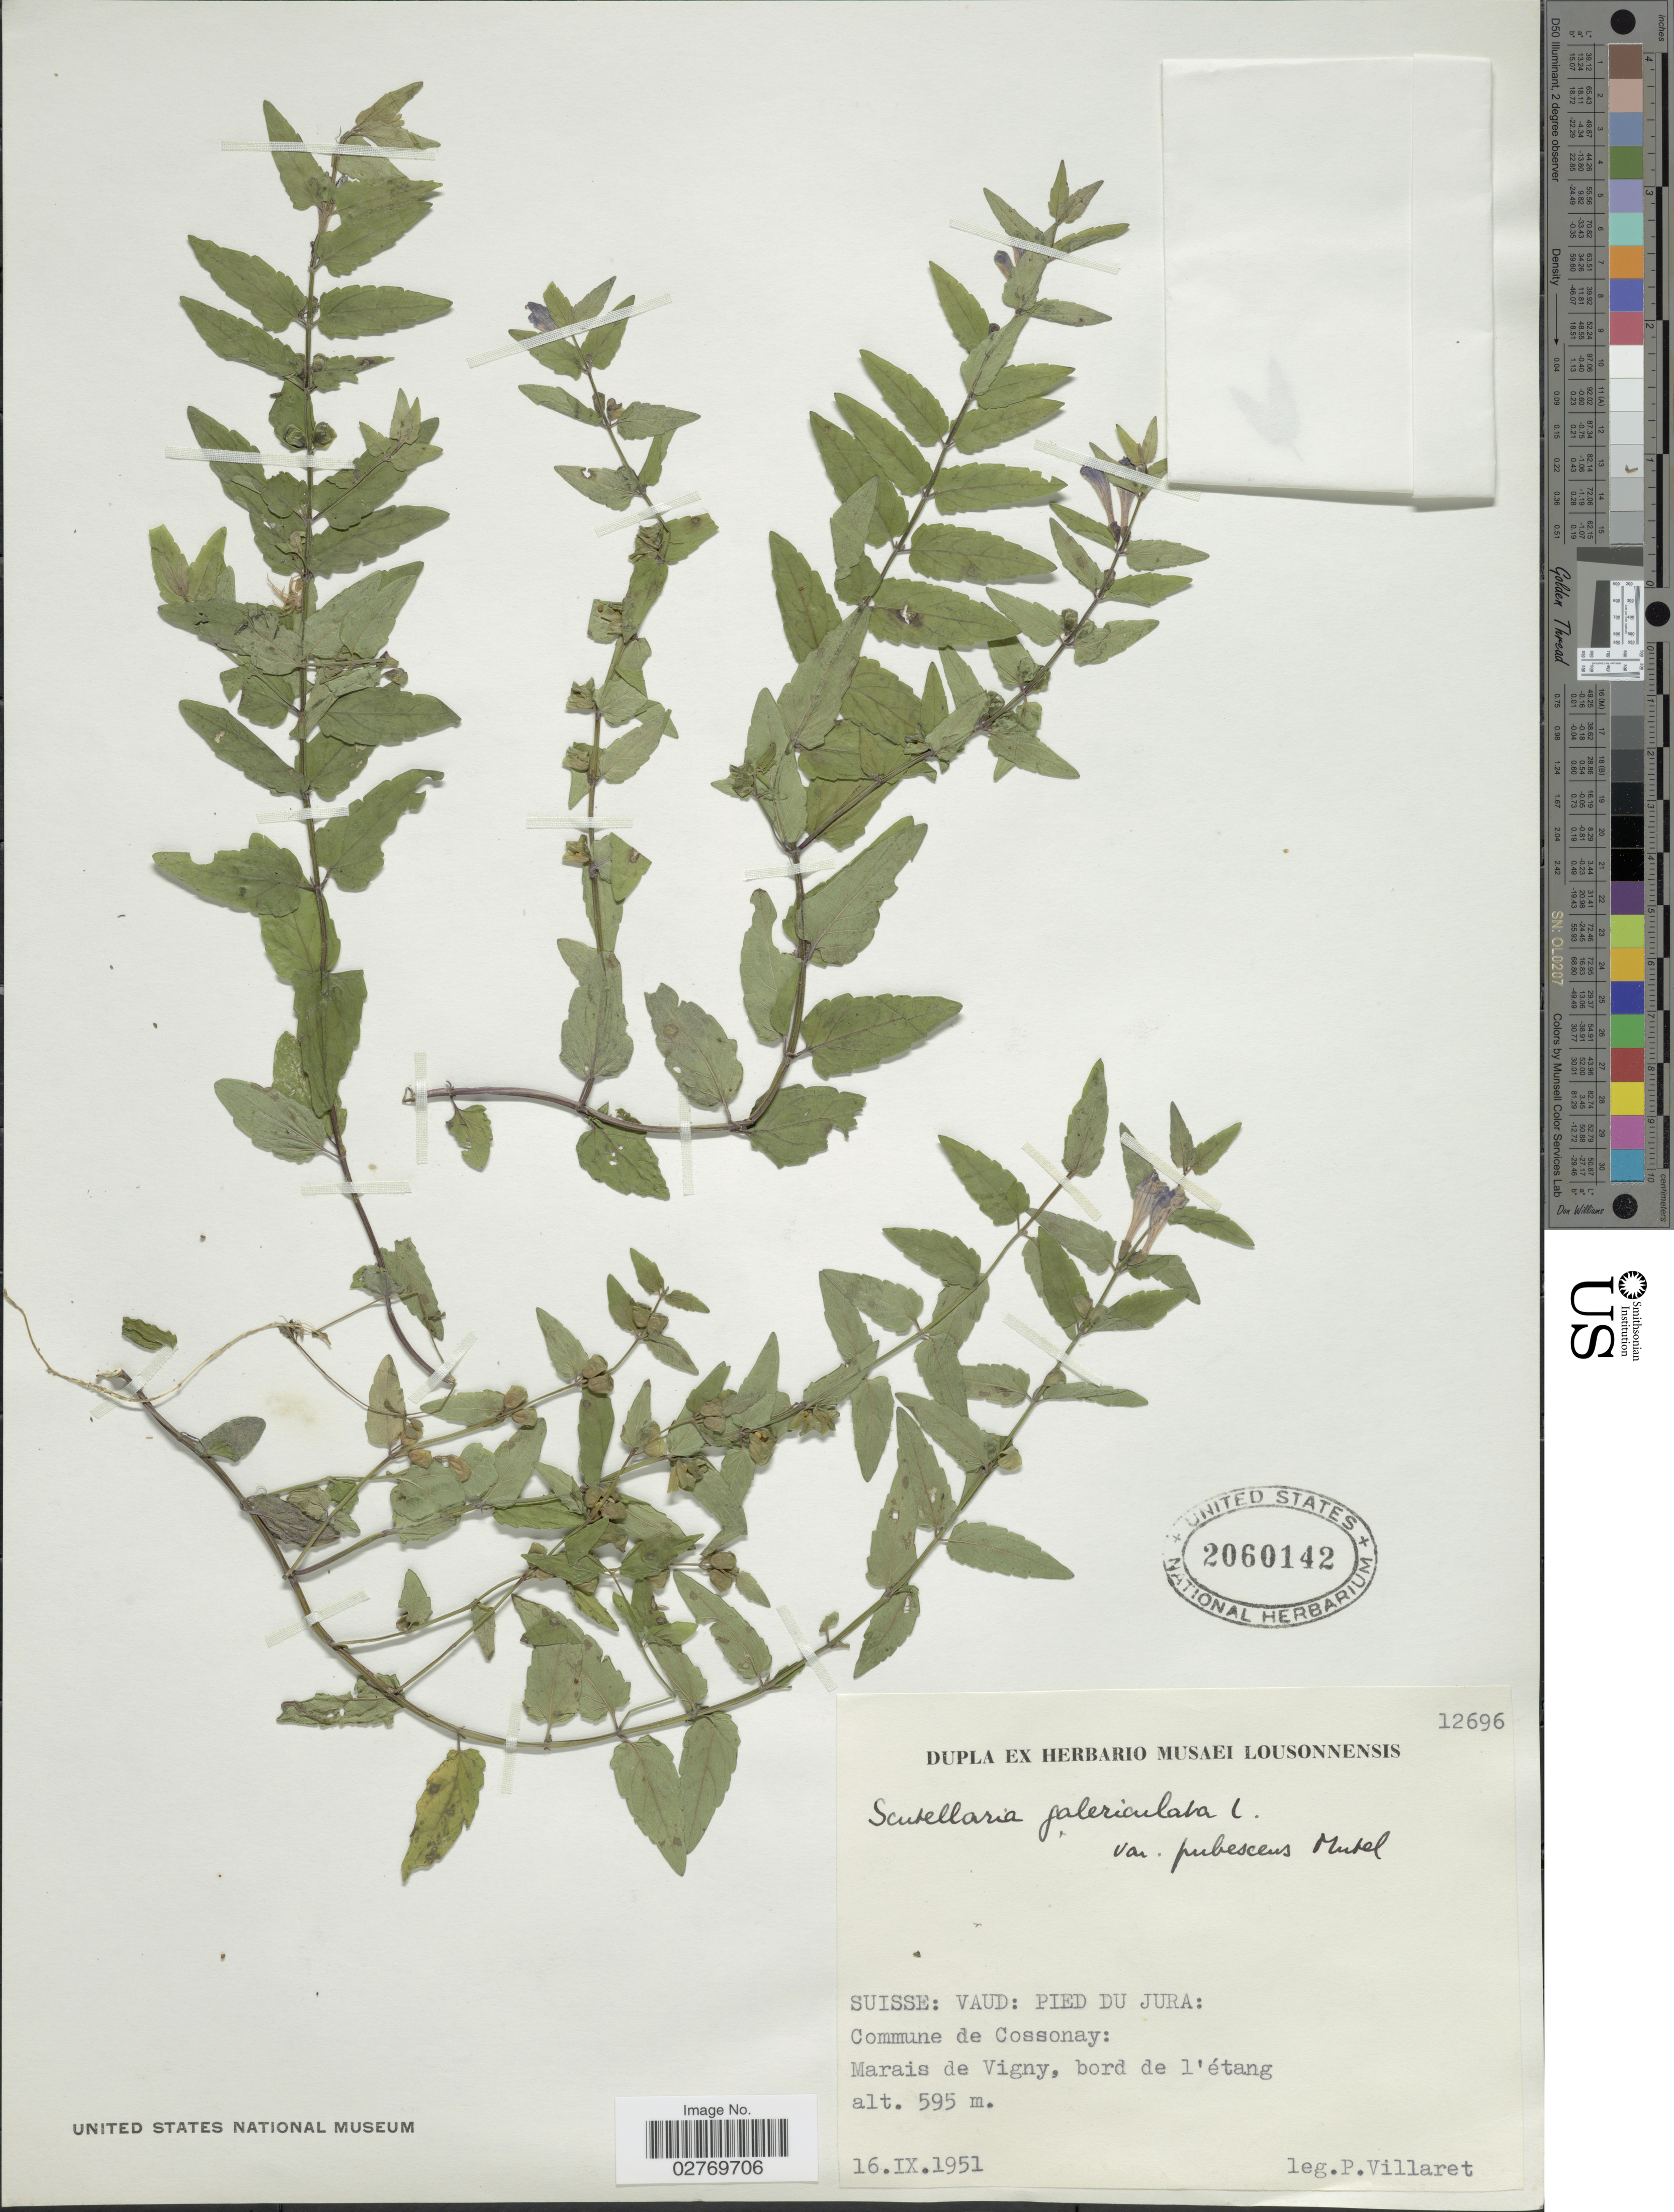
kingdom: Plantae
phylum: Tracheophyta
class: Magnoliopsida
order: Lamiales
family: Lamiaceae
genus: Scutellaria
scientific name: Scutellaria galericulata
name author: L.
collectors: P. Villaret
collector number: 12696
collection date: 1951-09-16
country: Switzerland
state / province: Vaud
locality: Suisse: Vaud: Pied du Jura: Commune de Cossonay: Marais de Vigny, bord de l'étang.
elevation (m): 595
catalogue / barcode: US 2060142